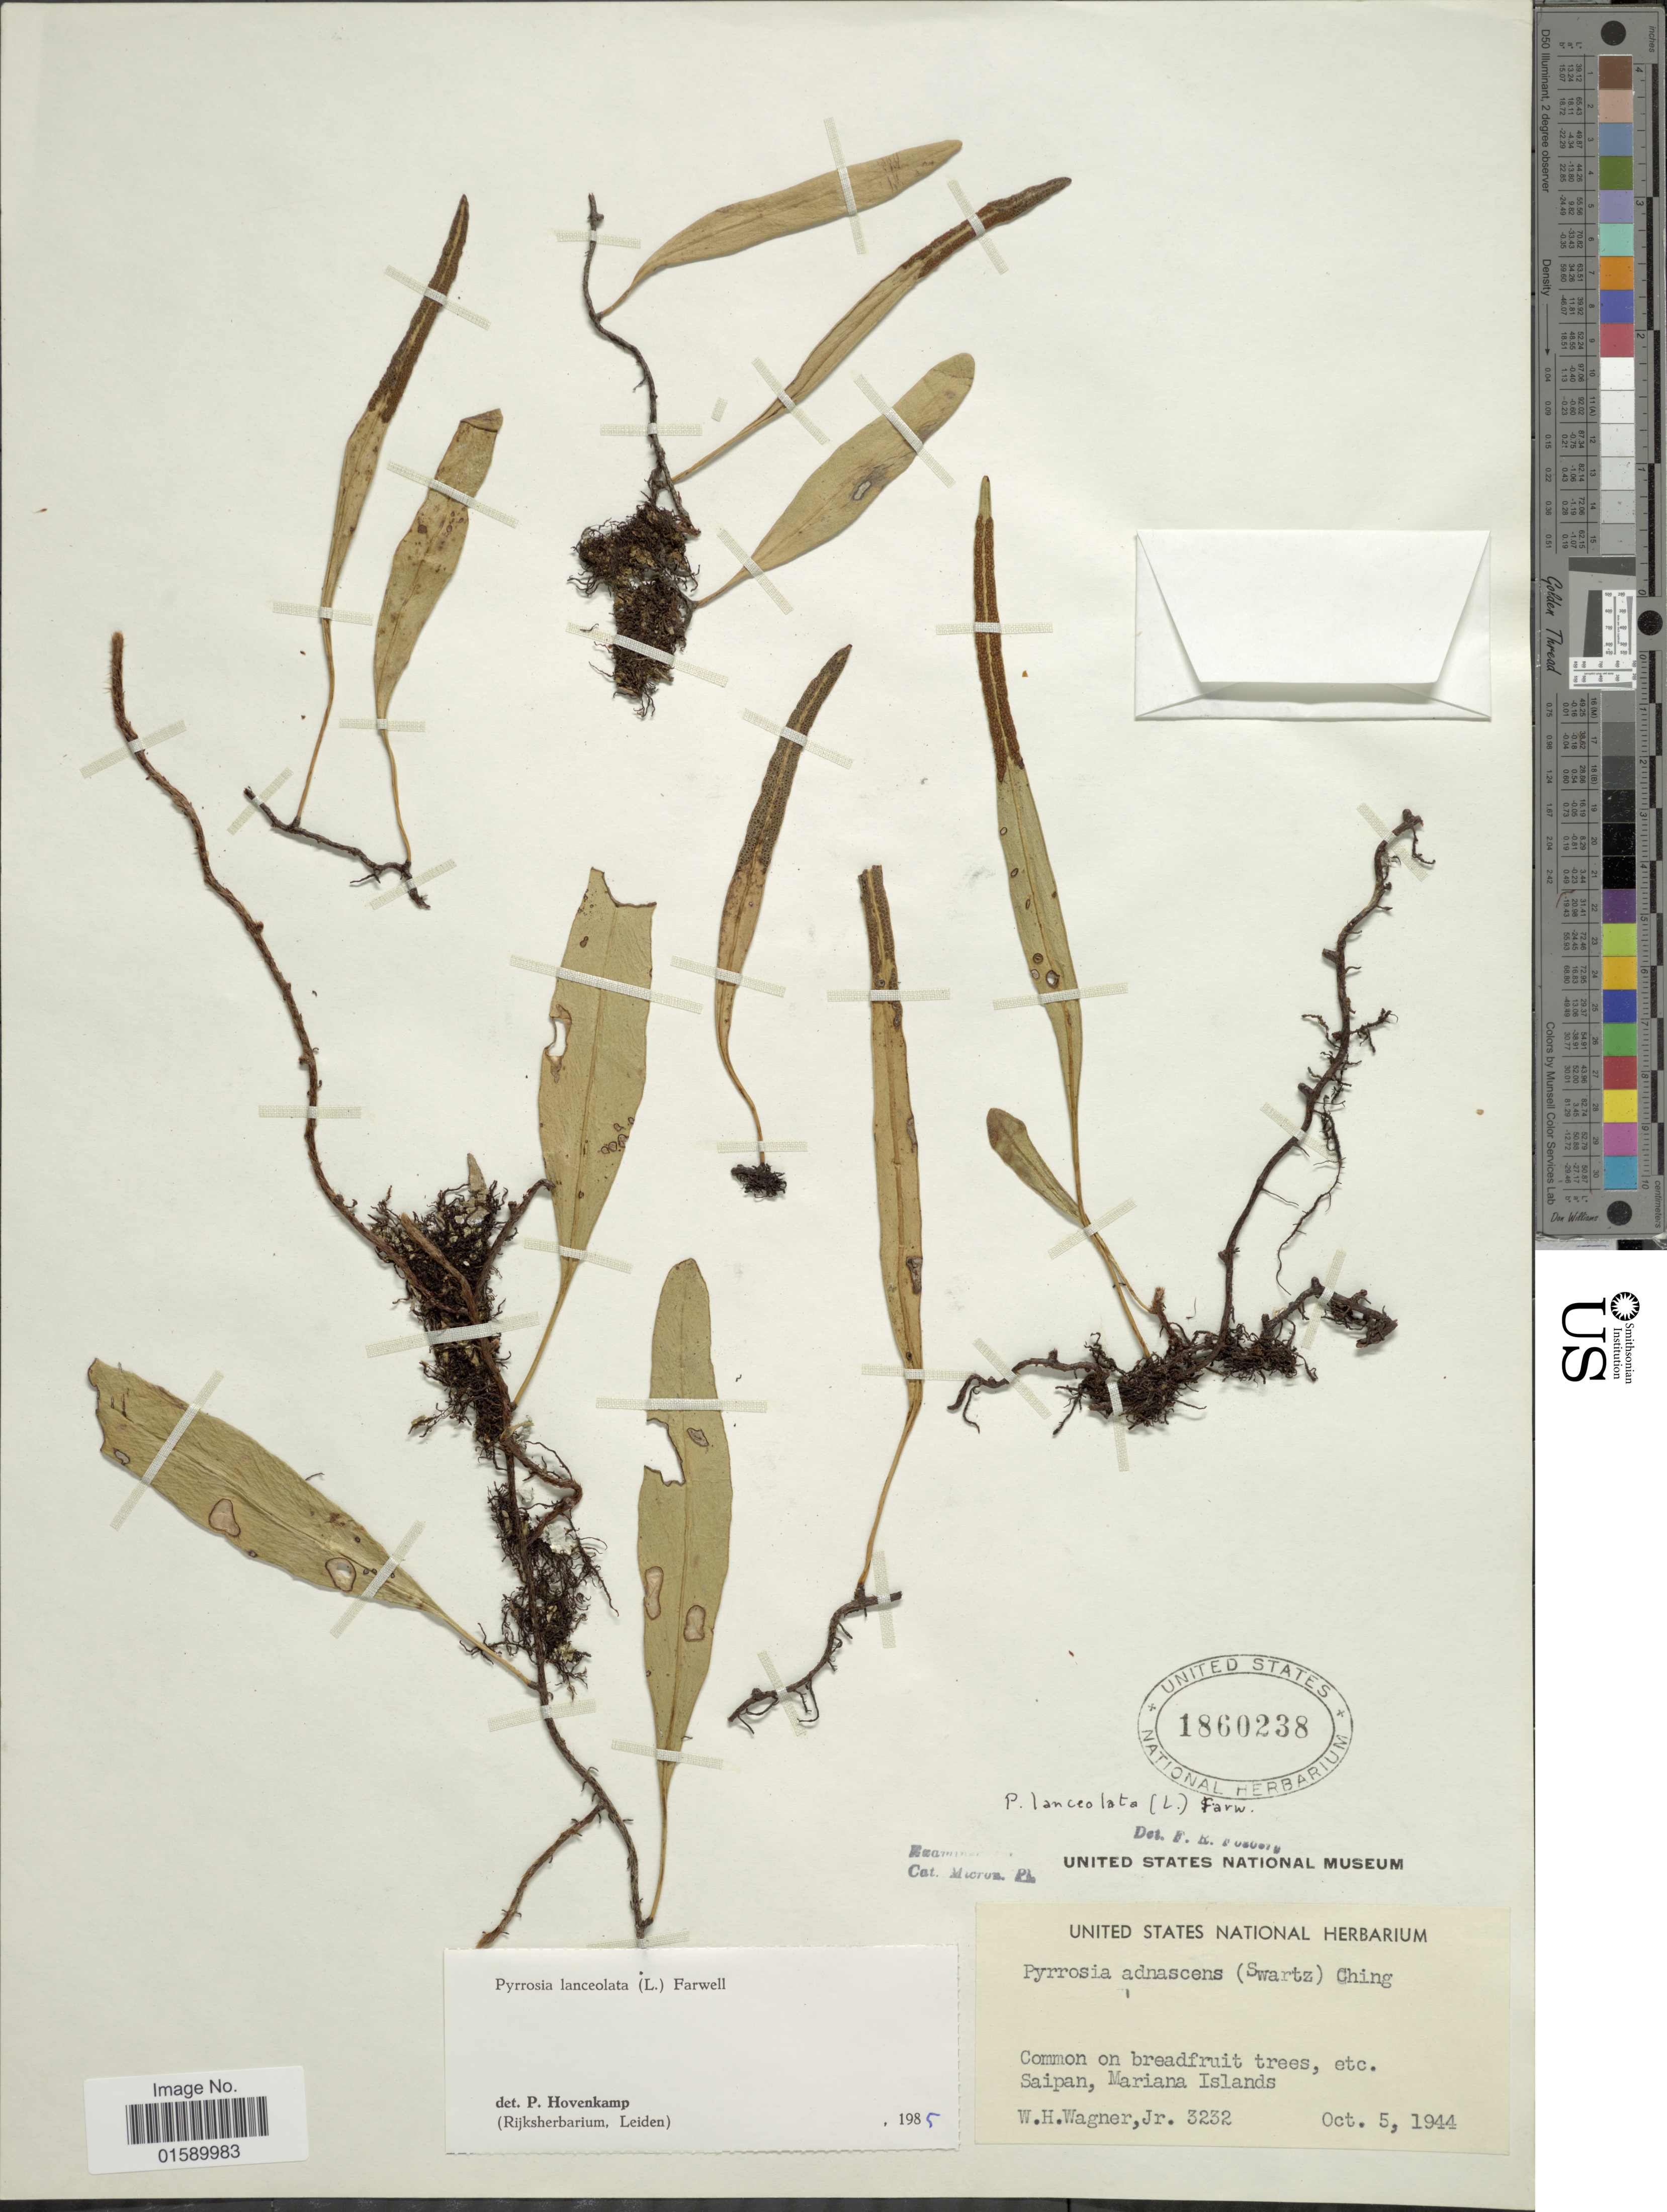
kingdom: Plantae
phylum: Tracheophyta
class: Polypodiopsida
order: Polypodiales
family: Polypodiaceae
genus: Pyrrosia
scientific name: Pyrrosia lanceolata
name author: (L.) Farw.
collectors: W. H. Wagner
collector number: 3232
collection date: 1944-10-05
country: Northern Mariana Islands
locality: Saipan, Marianas Islands.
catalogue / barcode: US 1860238